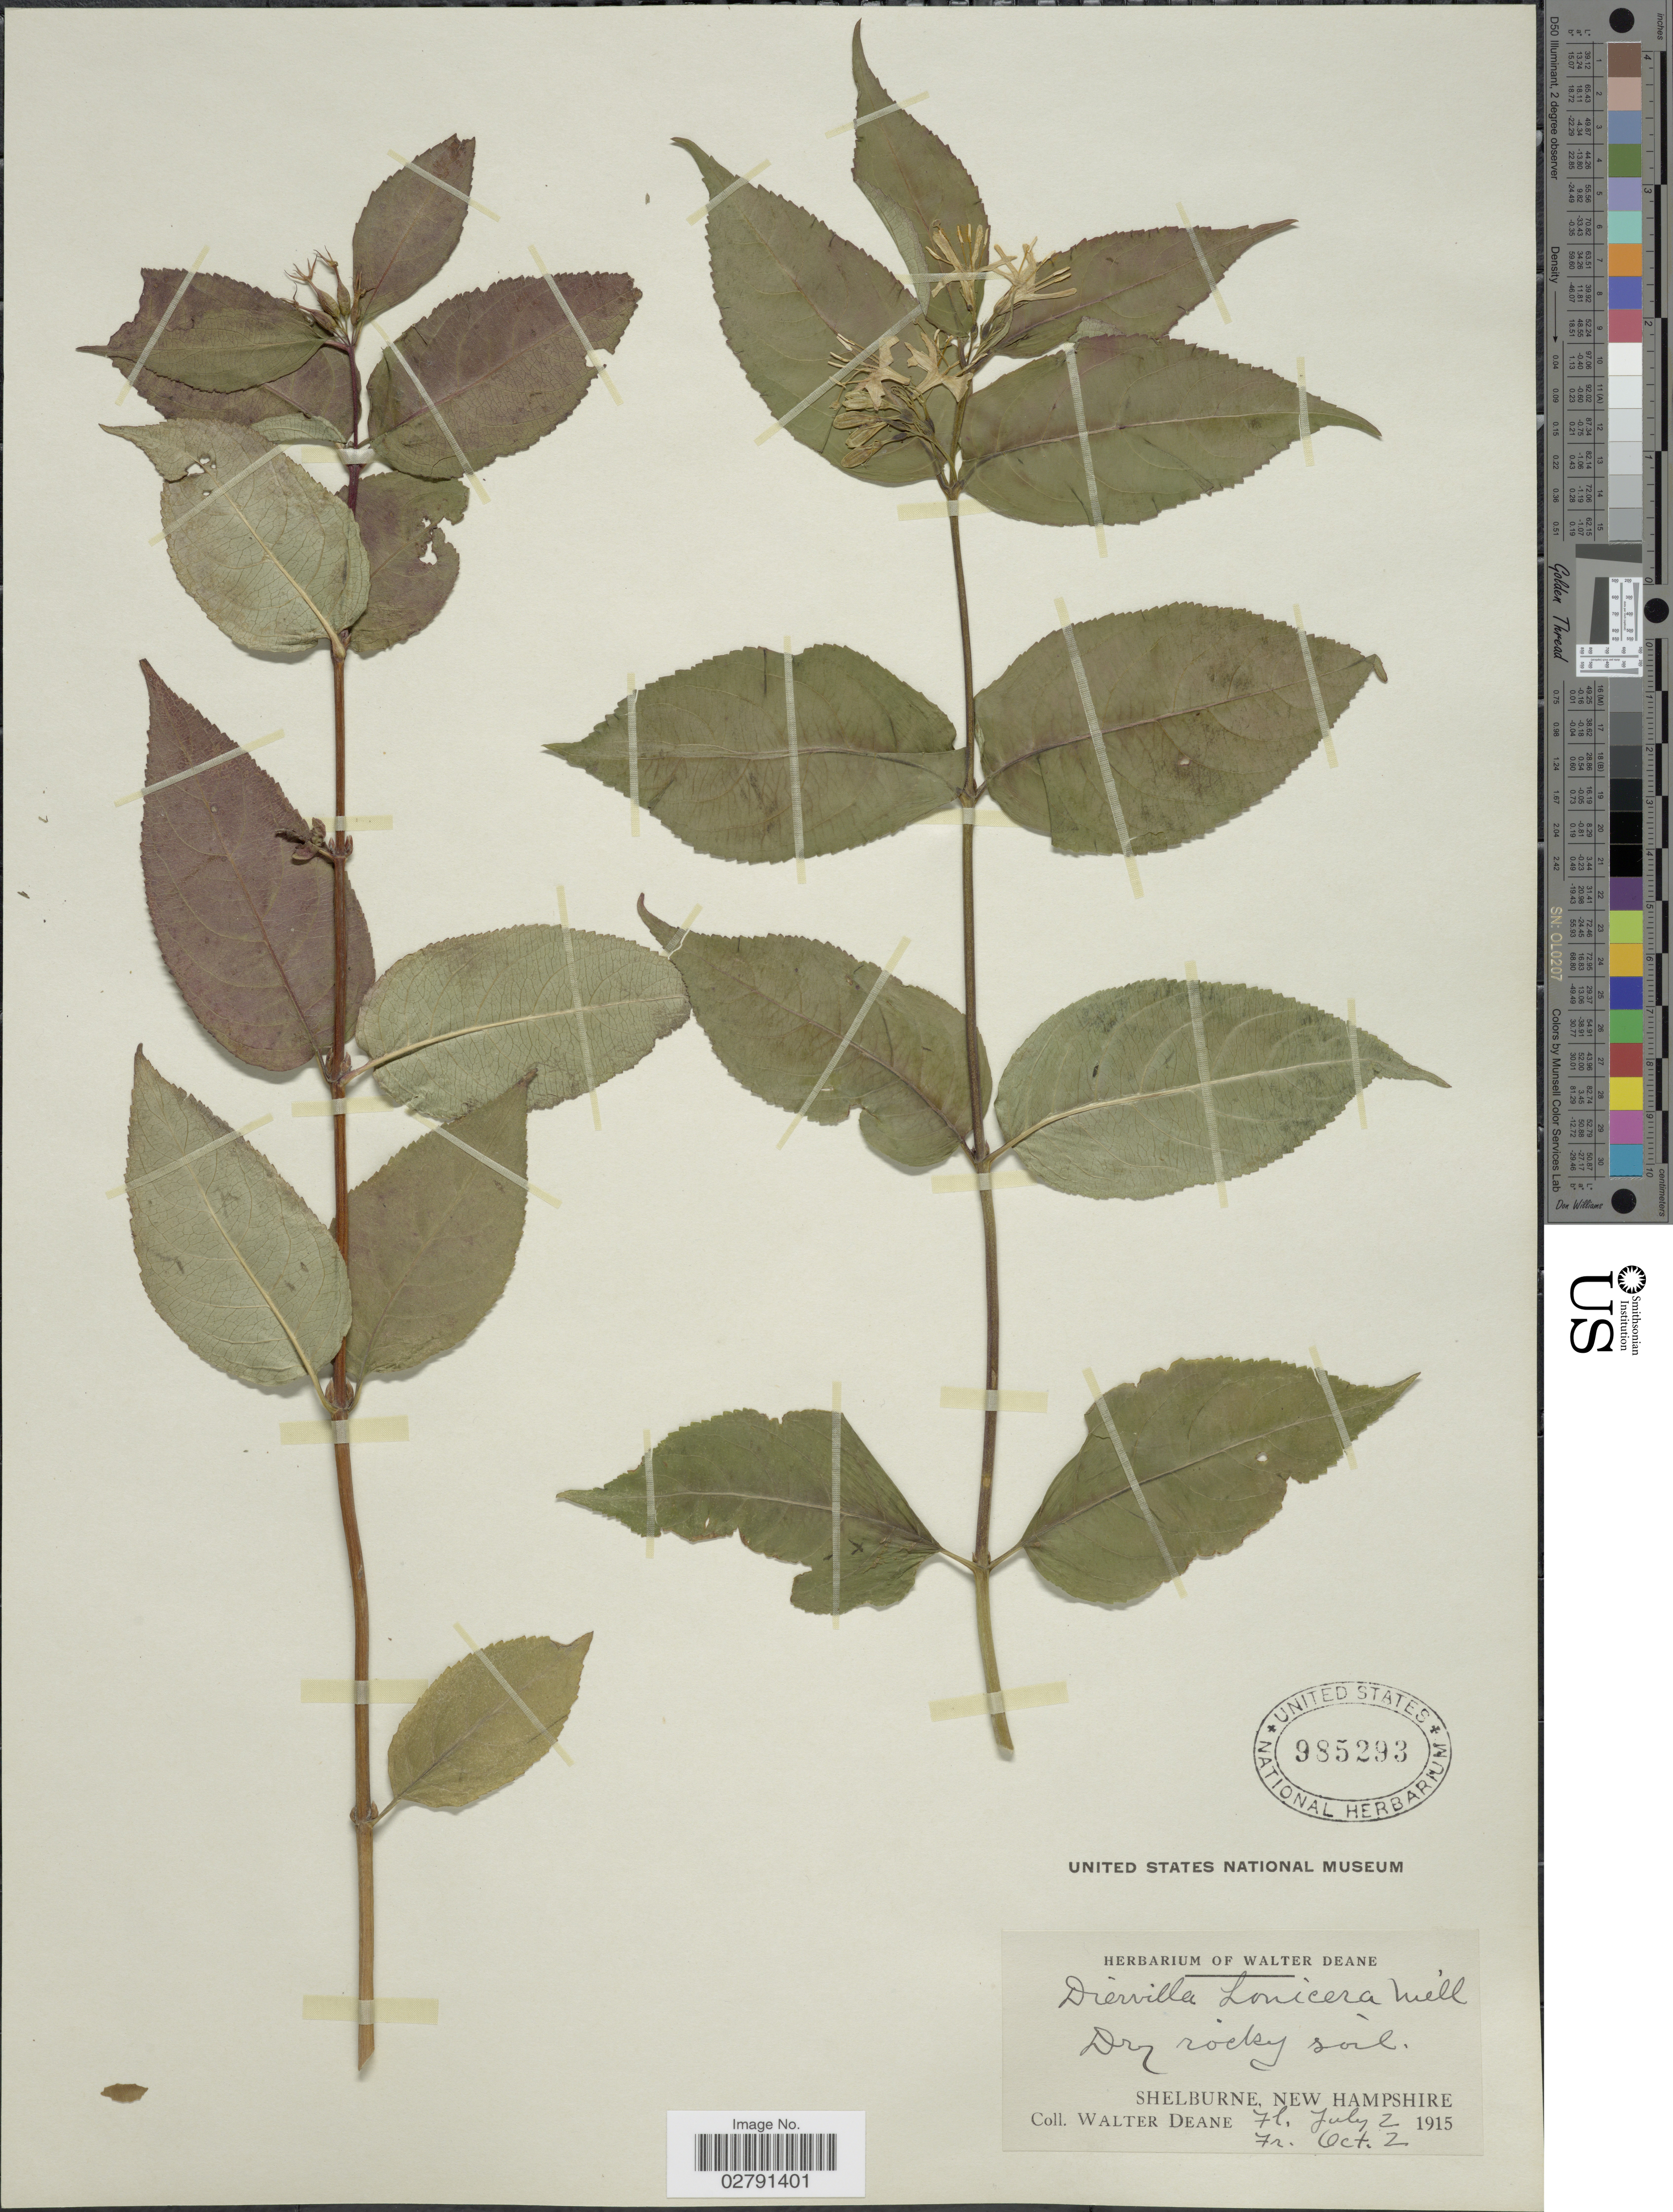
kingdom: Plantae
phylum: Tracheophyta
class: Magnoliopsida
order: Dipsacales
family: Caprifoliaceae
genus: Diervilla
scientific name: Diervilla lonicera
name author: Mill.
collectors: W. Deane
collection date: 1915-07-02/1915-10-02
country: United States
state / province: New Hampshire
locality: Shelburne.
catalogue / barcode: US 985293